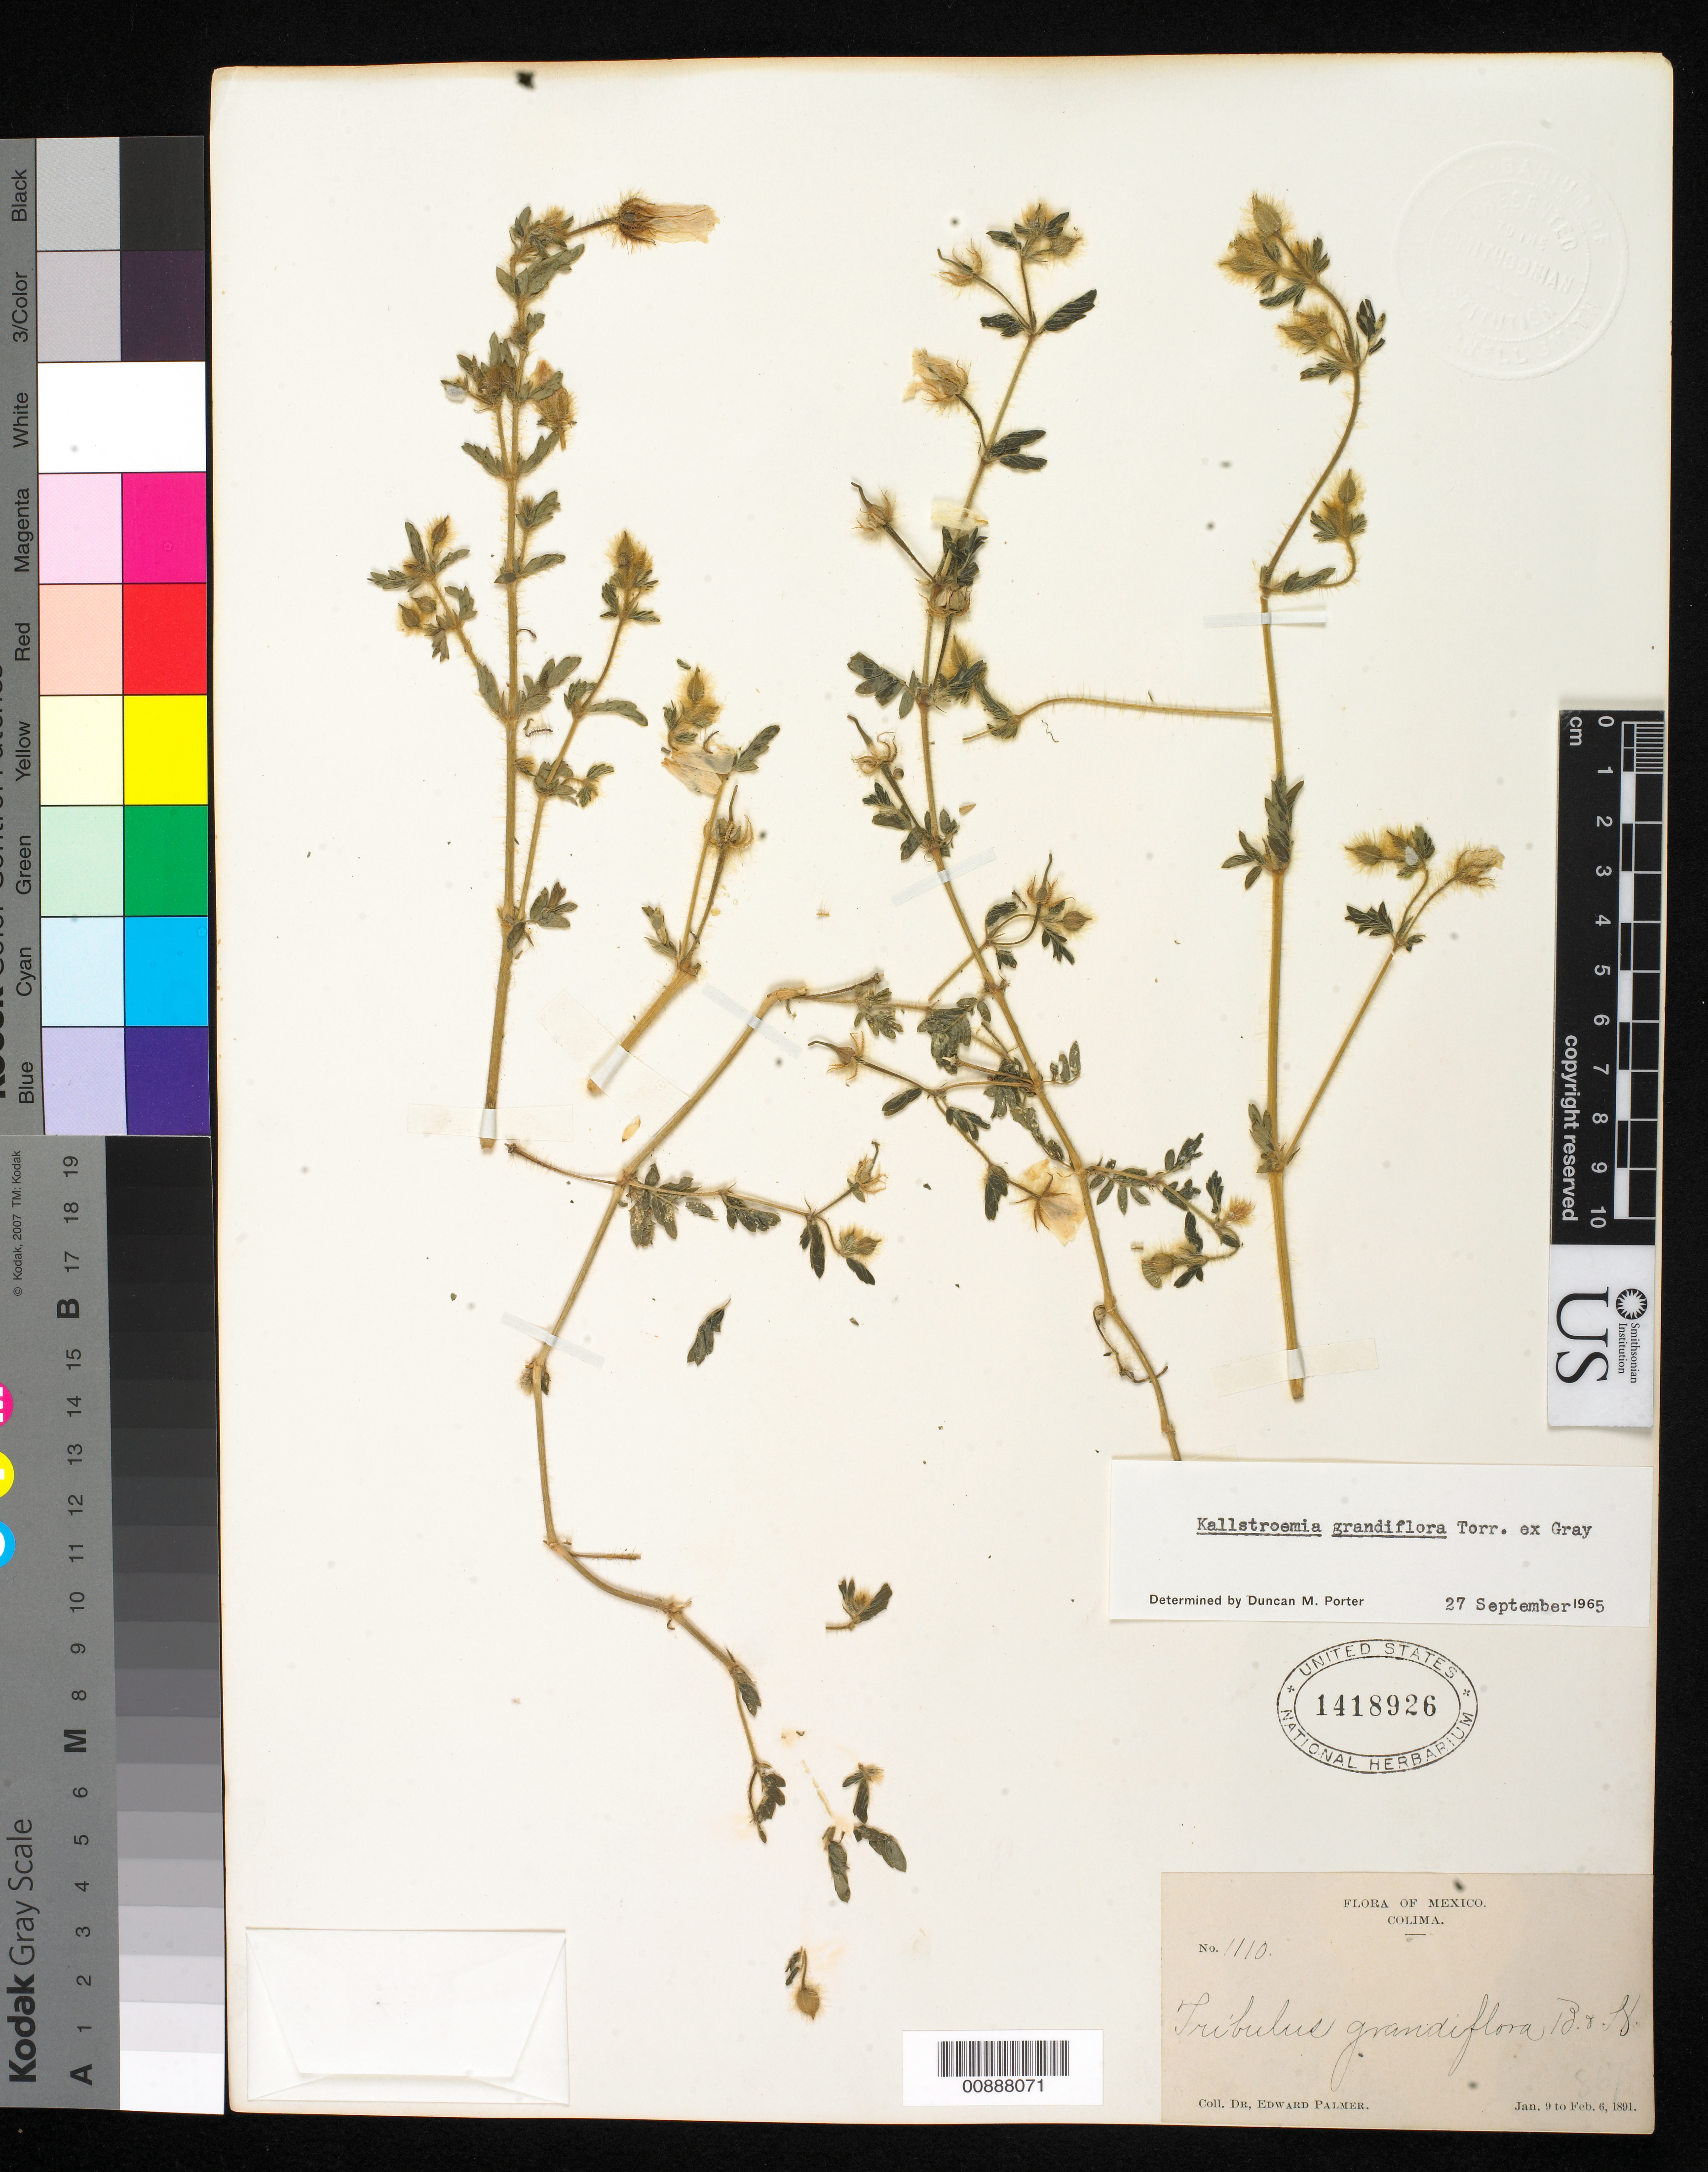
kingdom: Plantae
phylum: Tracheophyta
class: Magnoliopsida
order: Zygophyllales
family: Zygophyllaceae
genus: Kallstroemia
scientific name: Kallstroemia grandiflora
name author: Torr. ex A. Gray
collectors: E. Palmer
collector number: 1110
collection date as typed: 09 Jan 1891 to 06 Feb 1891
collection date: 1891-01-09/1891-02-06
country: Mexico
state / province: Colima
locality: Colima.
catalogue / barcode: US 1418926